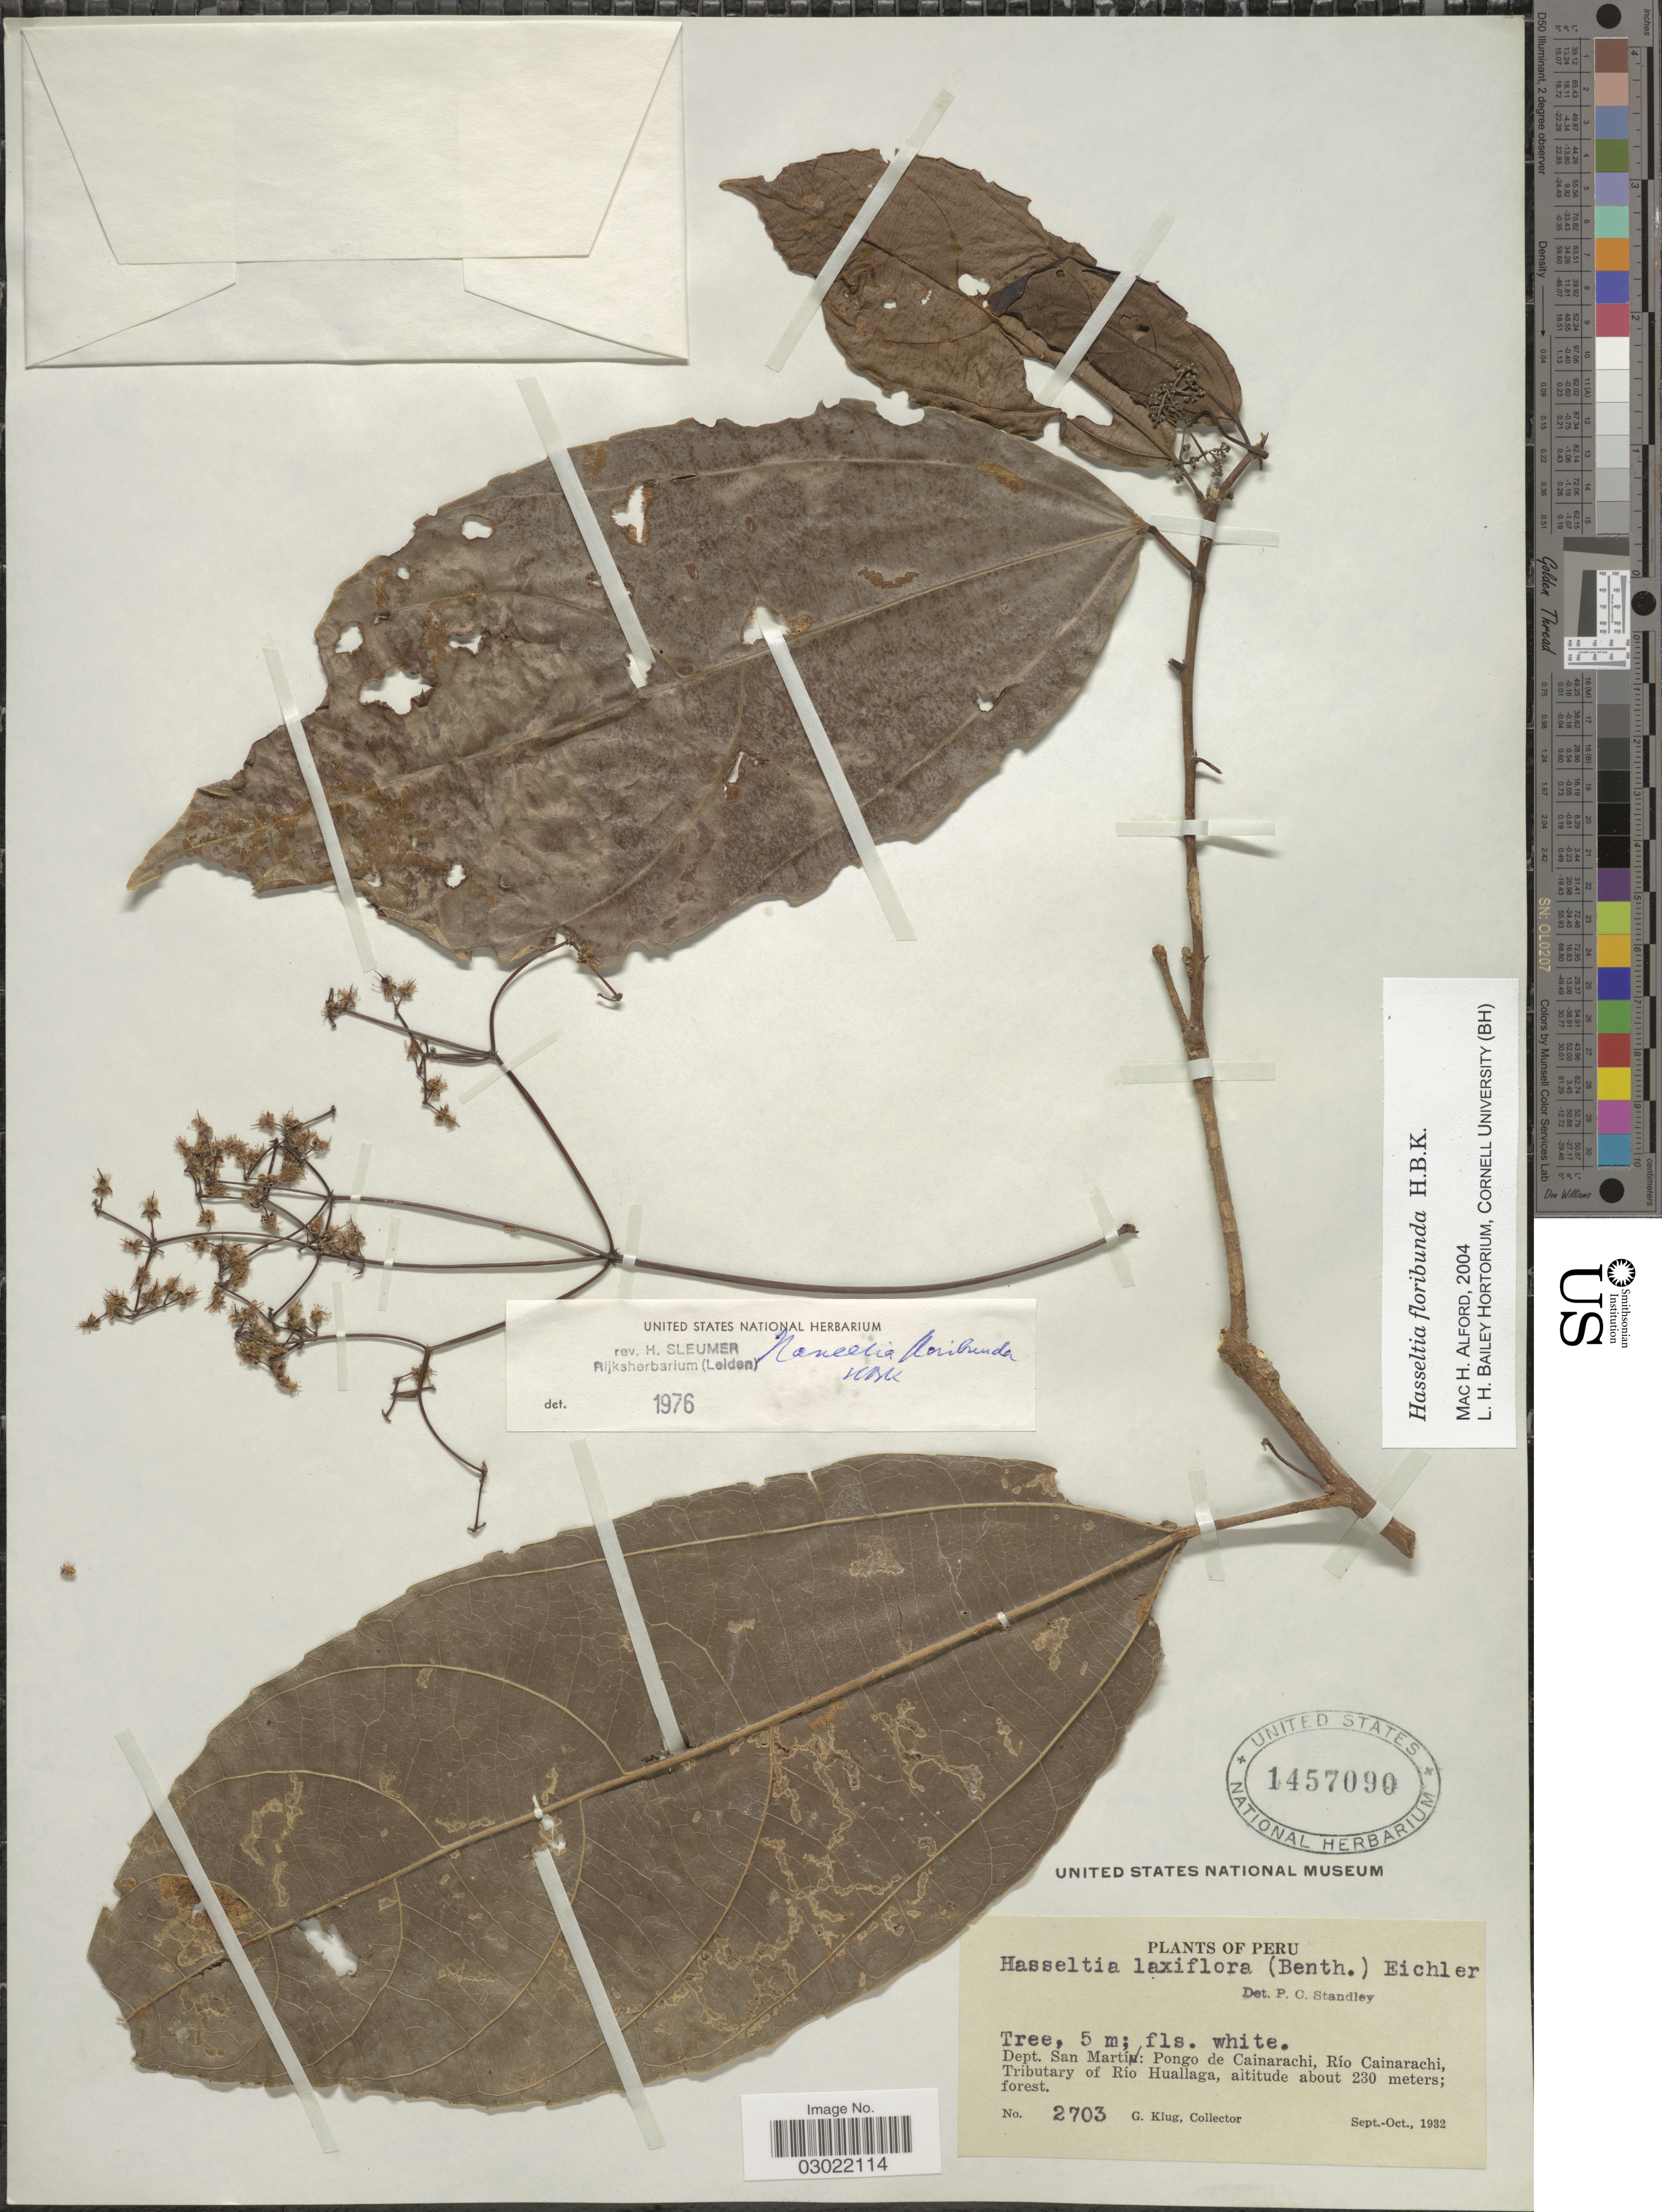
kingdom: Plantae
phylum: Tracheophyta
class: Magnoliopsida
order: Malpighiales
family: Salicaceae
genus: Hasseltia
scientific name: Hasseltia floribunda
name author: Kunth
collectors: G. Klug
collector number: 2703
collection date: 1932-09/1932-10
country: Peru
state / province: San Martín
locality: Dept. San Martín: Pongo de Cainarachi, Río Cainarachi, Tributary of Río Huallaga.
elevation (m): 230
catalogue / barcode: US 1457090